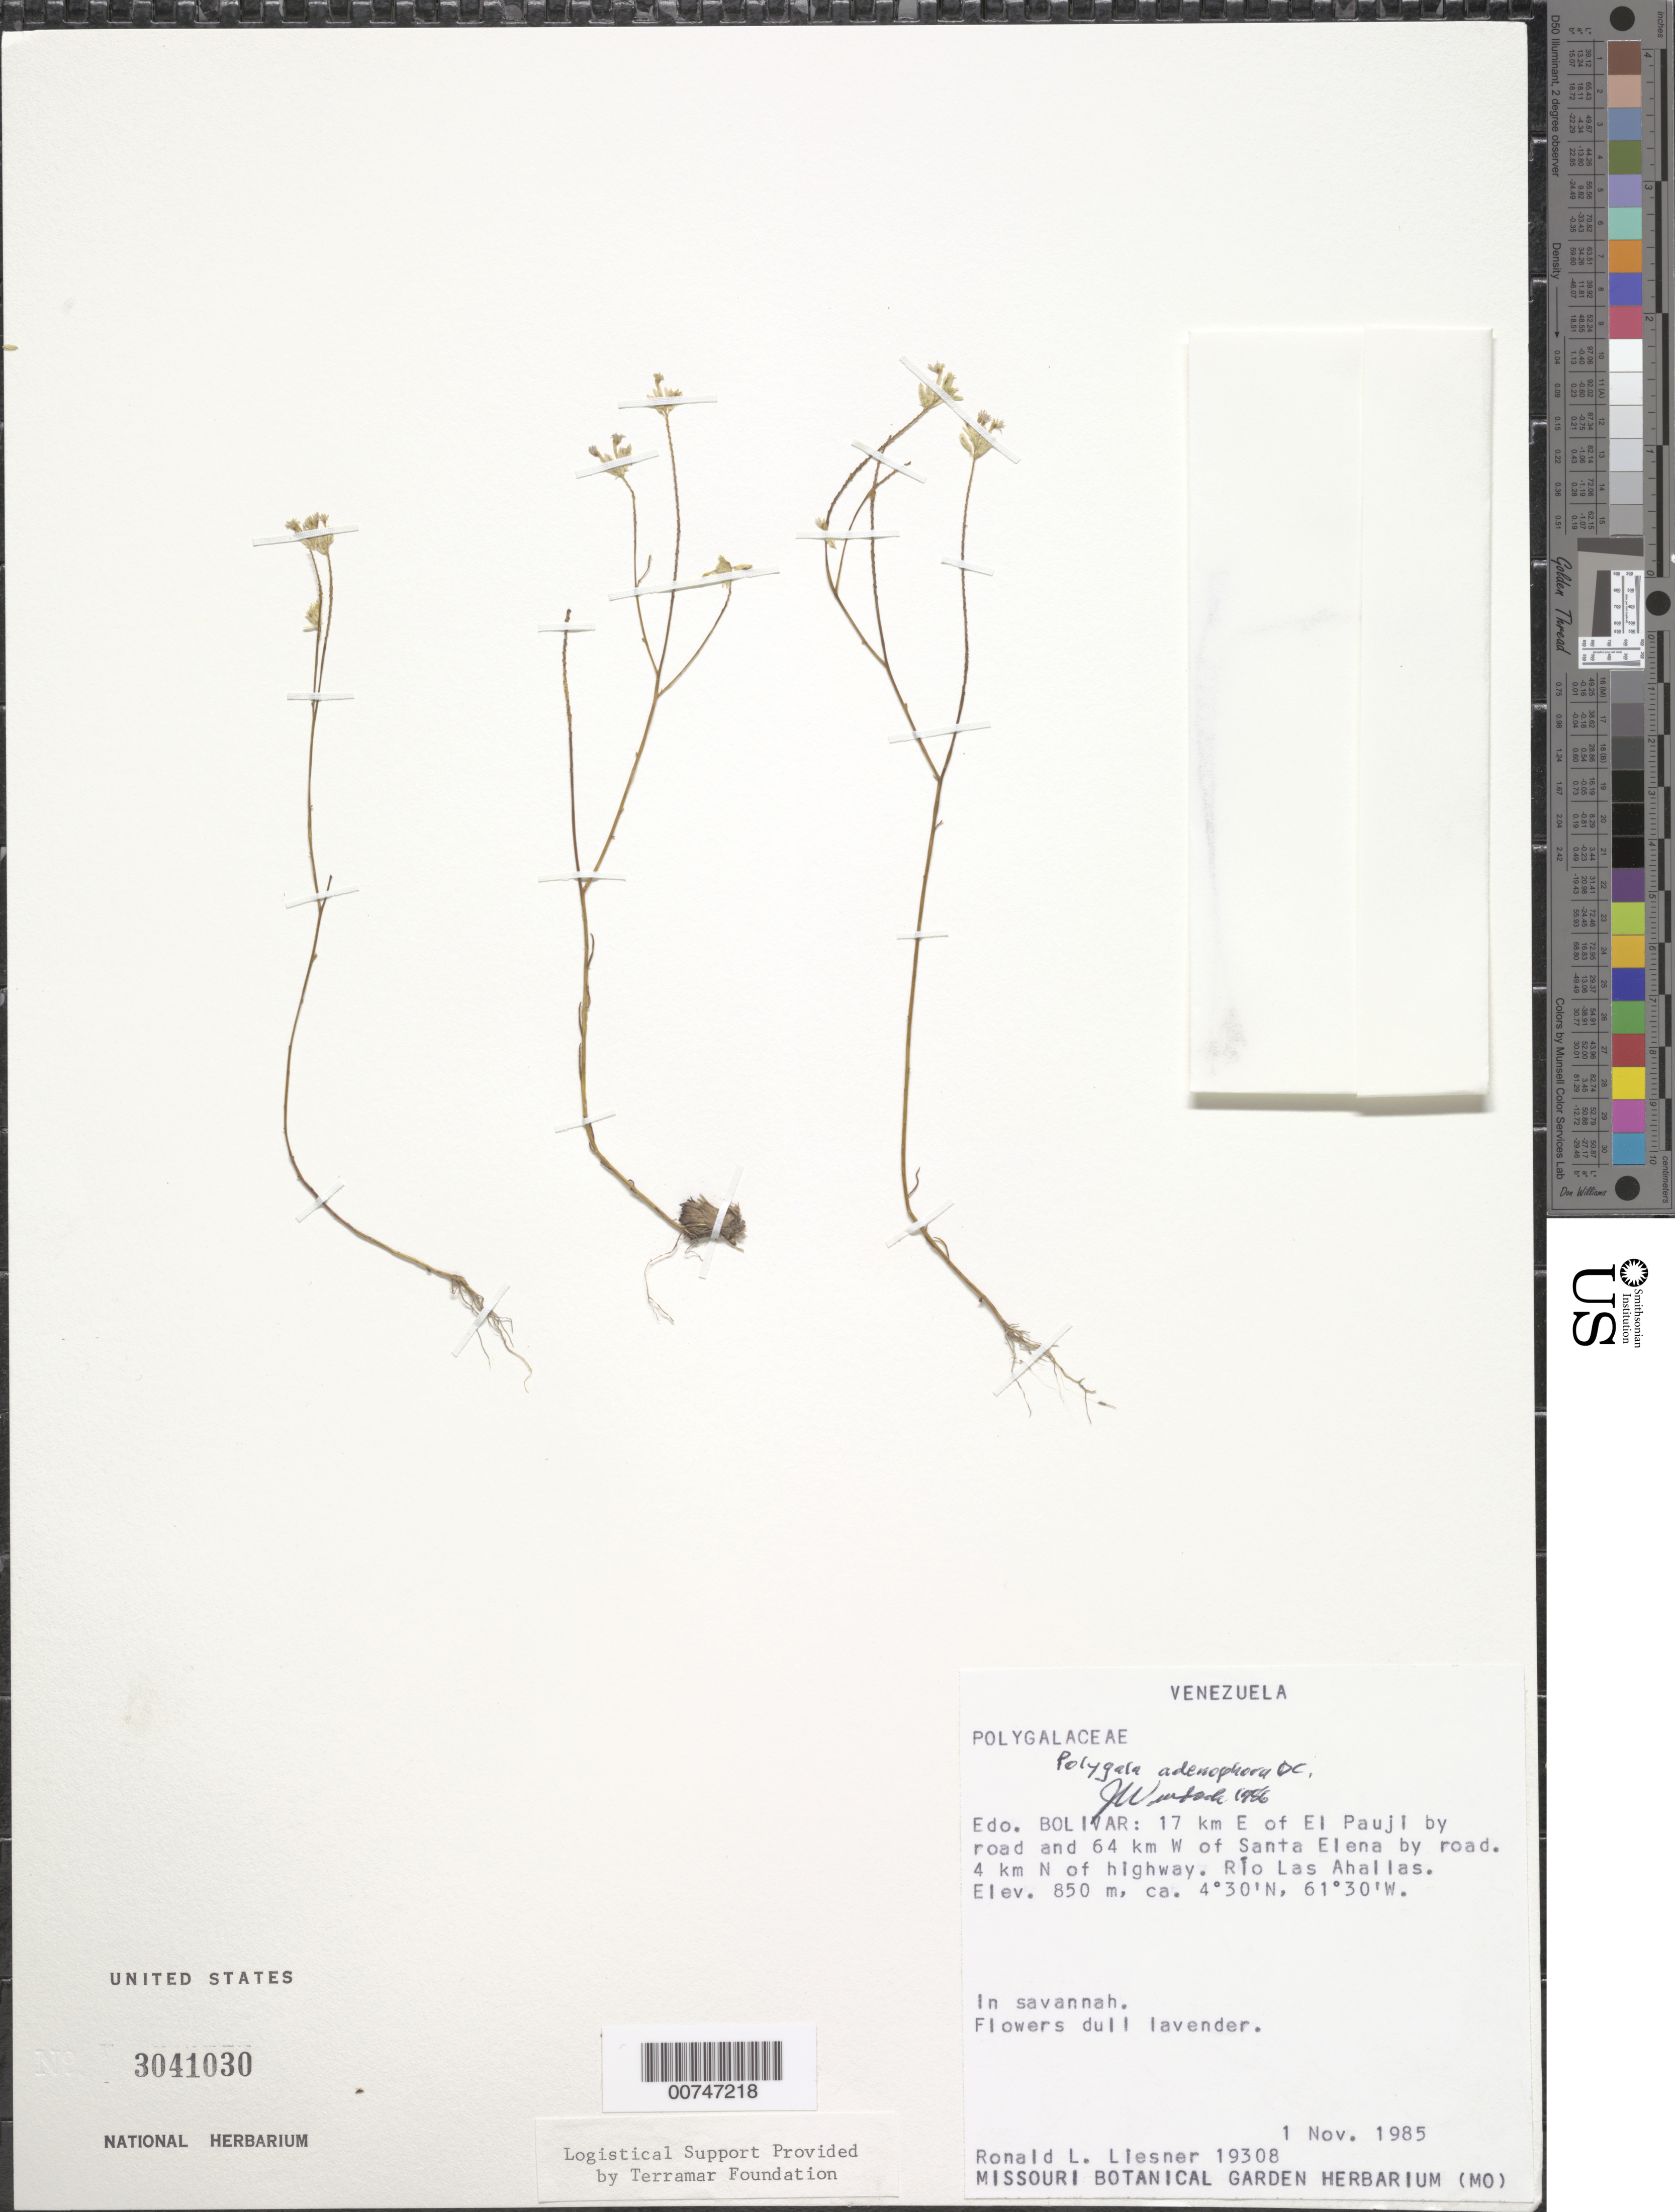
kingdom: Plantae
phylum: Tracheophyta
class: Magnoliopsida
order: Fabales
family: Polygalaceae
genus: Polygala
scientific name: Polygala adenophora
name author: DC.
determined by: Wurdack, John J., (US), US (UNITED STATES)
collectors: R. L. Liesner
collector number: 19308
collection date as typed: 1-Nov-85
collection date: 1985-11-01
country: Venezuela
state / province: Bolívar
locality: El Pauji, 17 km E by road and 64 km W of Santa Elena by road, 4 km N of Highway, Río Las Ahallas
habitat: Savanna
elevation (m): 850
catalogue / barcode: US 3041030